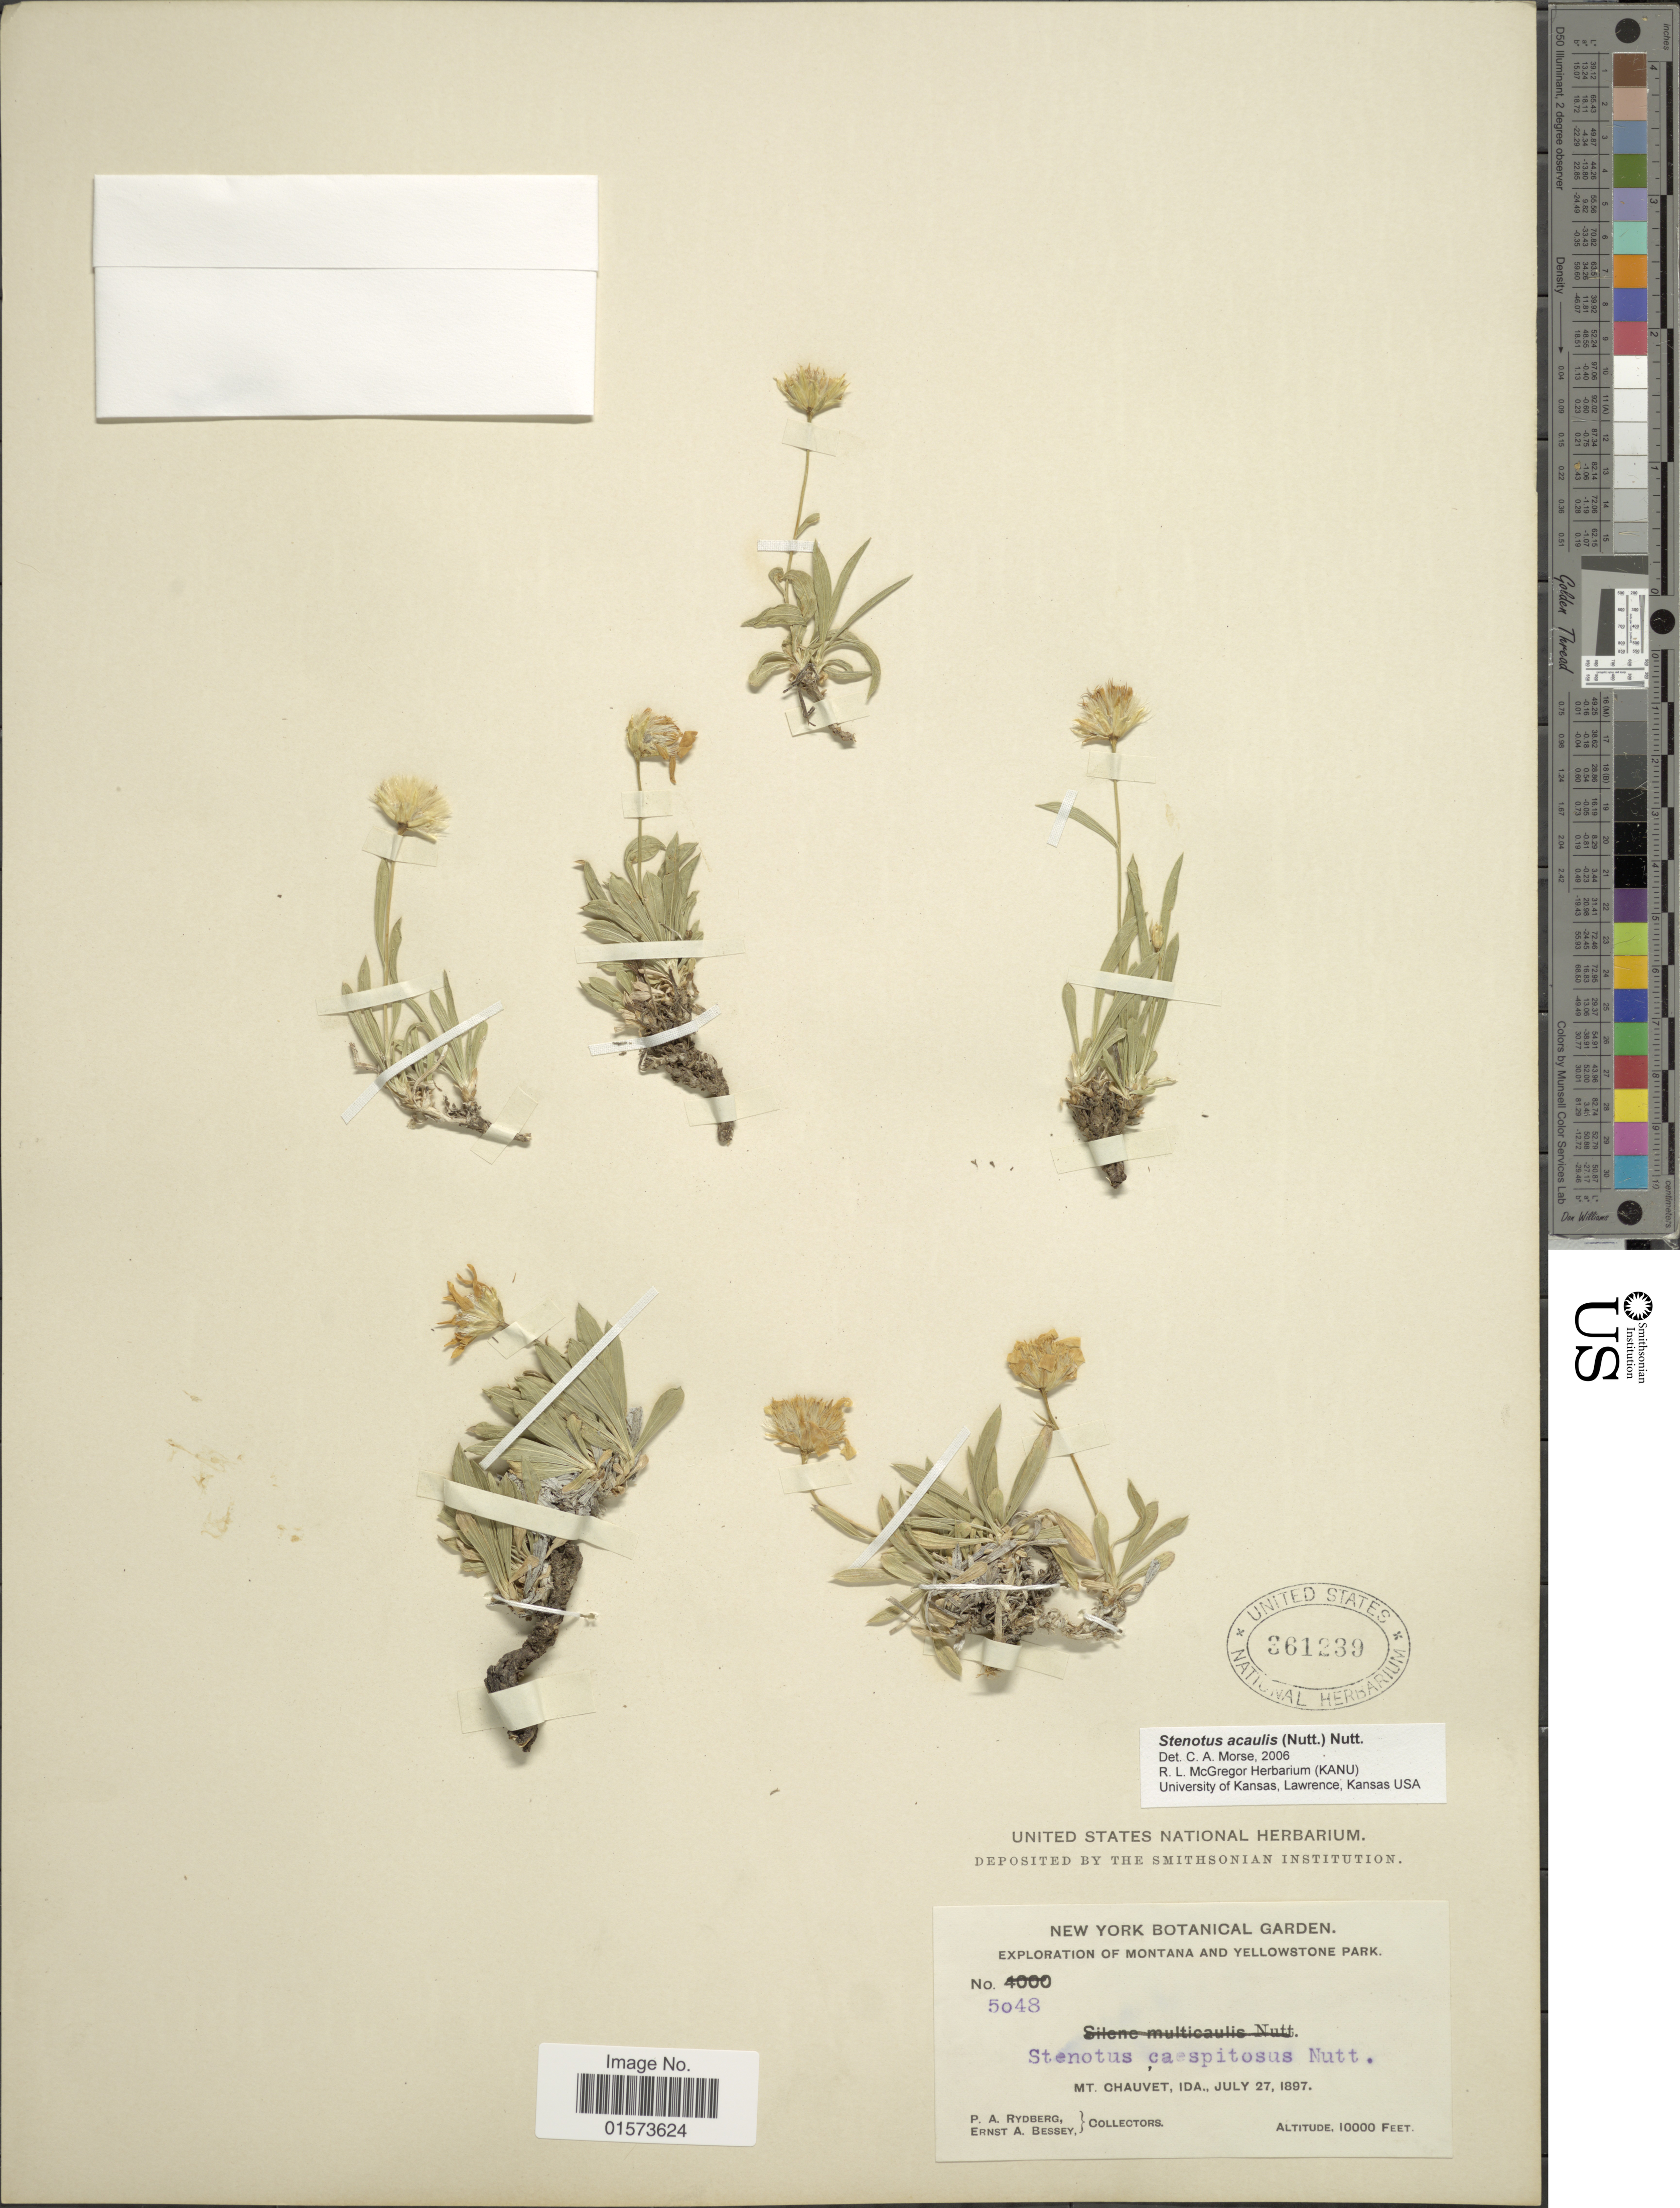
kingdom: Plantae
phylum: Tracheophyta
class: Magnoliopsida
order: Asterales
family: Asteraceae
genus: Stenotus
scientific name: Stenotus acaulis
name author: (Nutt.) Nutt.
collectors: P. A. Rydberg & E. A. Bessey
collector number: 5048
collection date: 1897-07-27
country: United States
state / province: Idaho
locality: Montana and Yellowstone Park, Mt. Chauvet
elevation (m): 3048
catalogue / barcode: US 361239